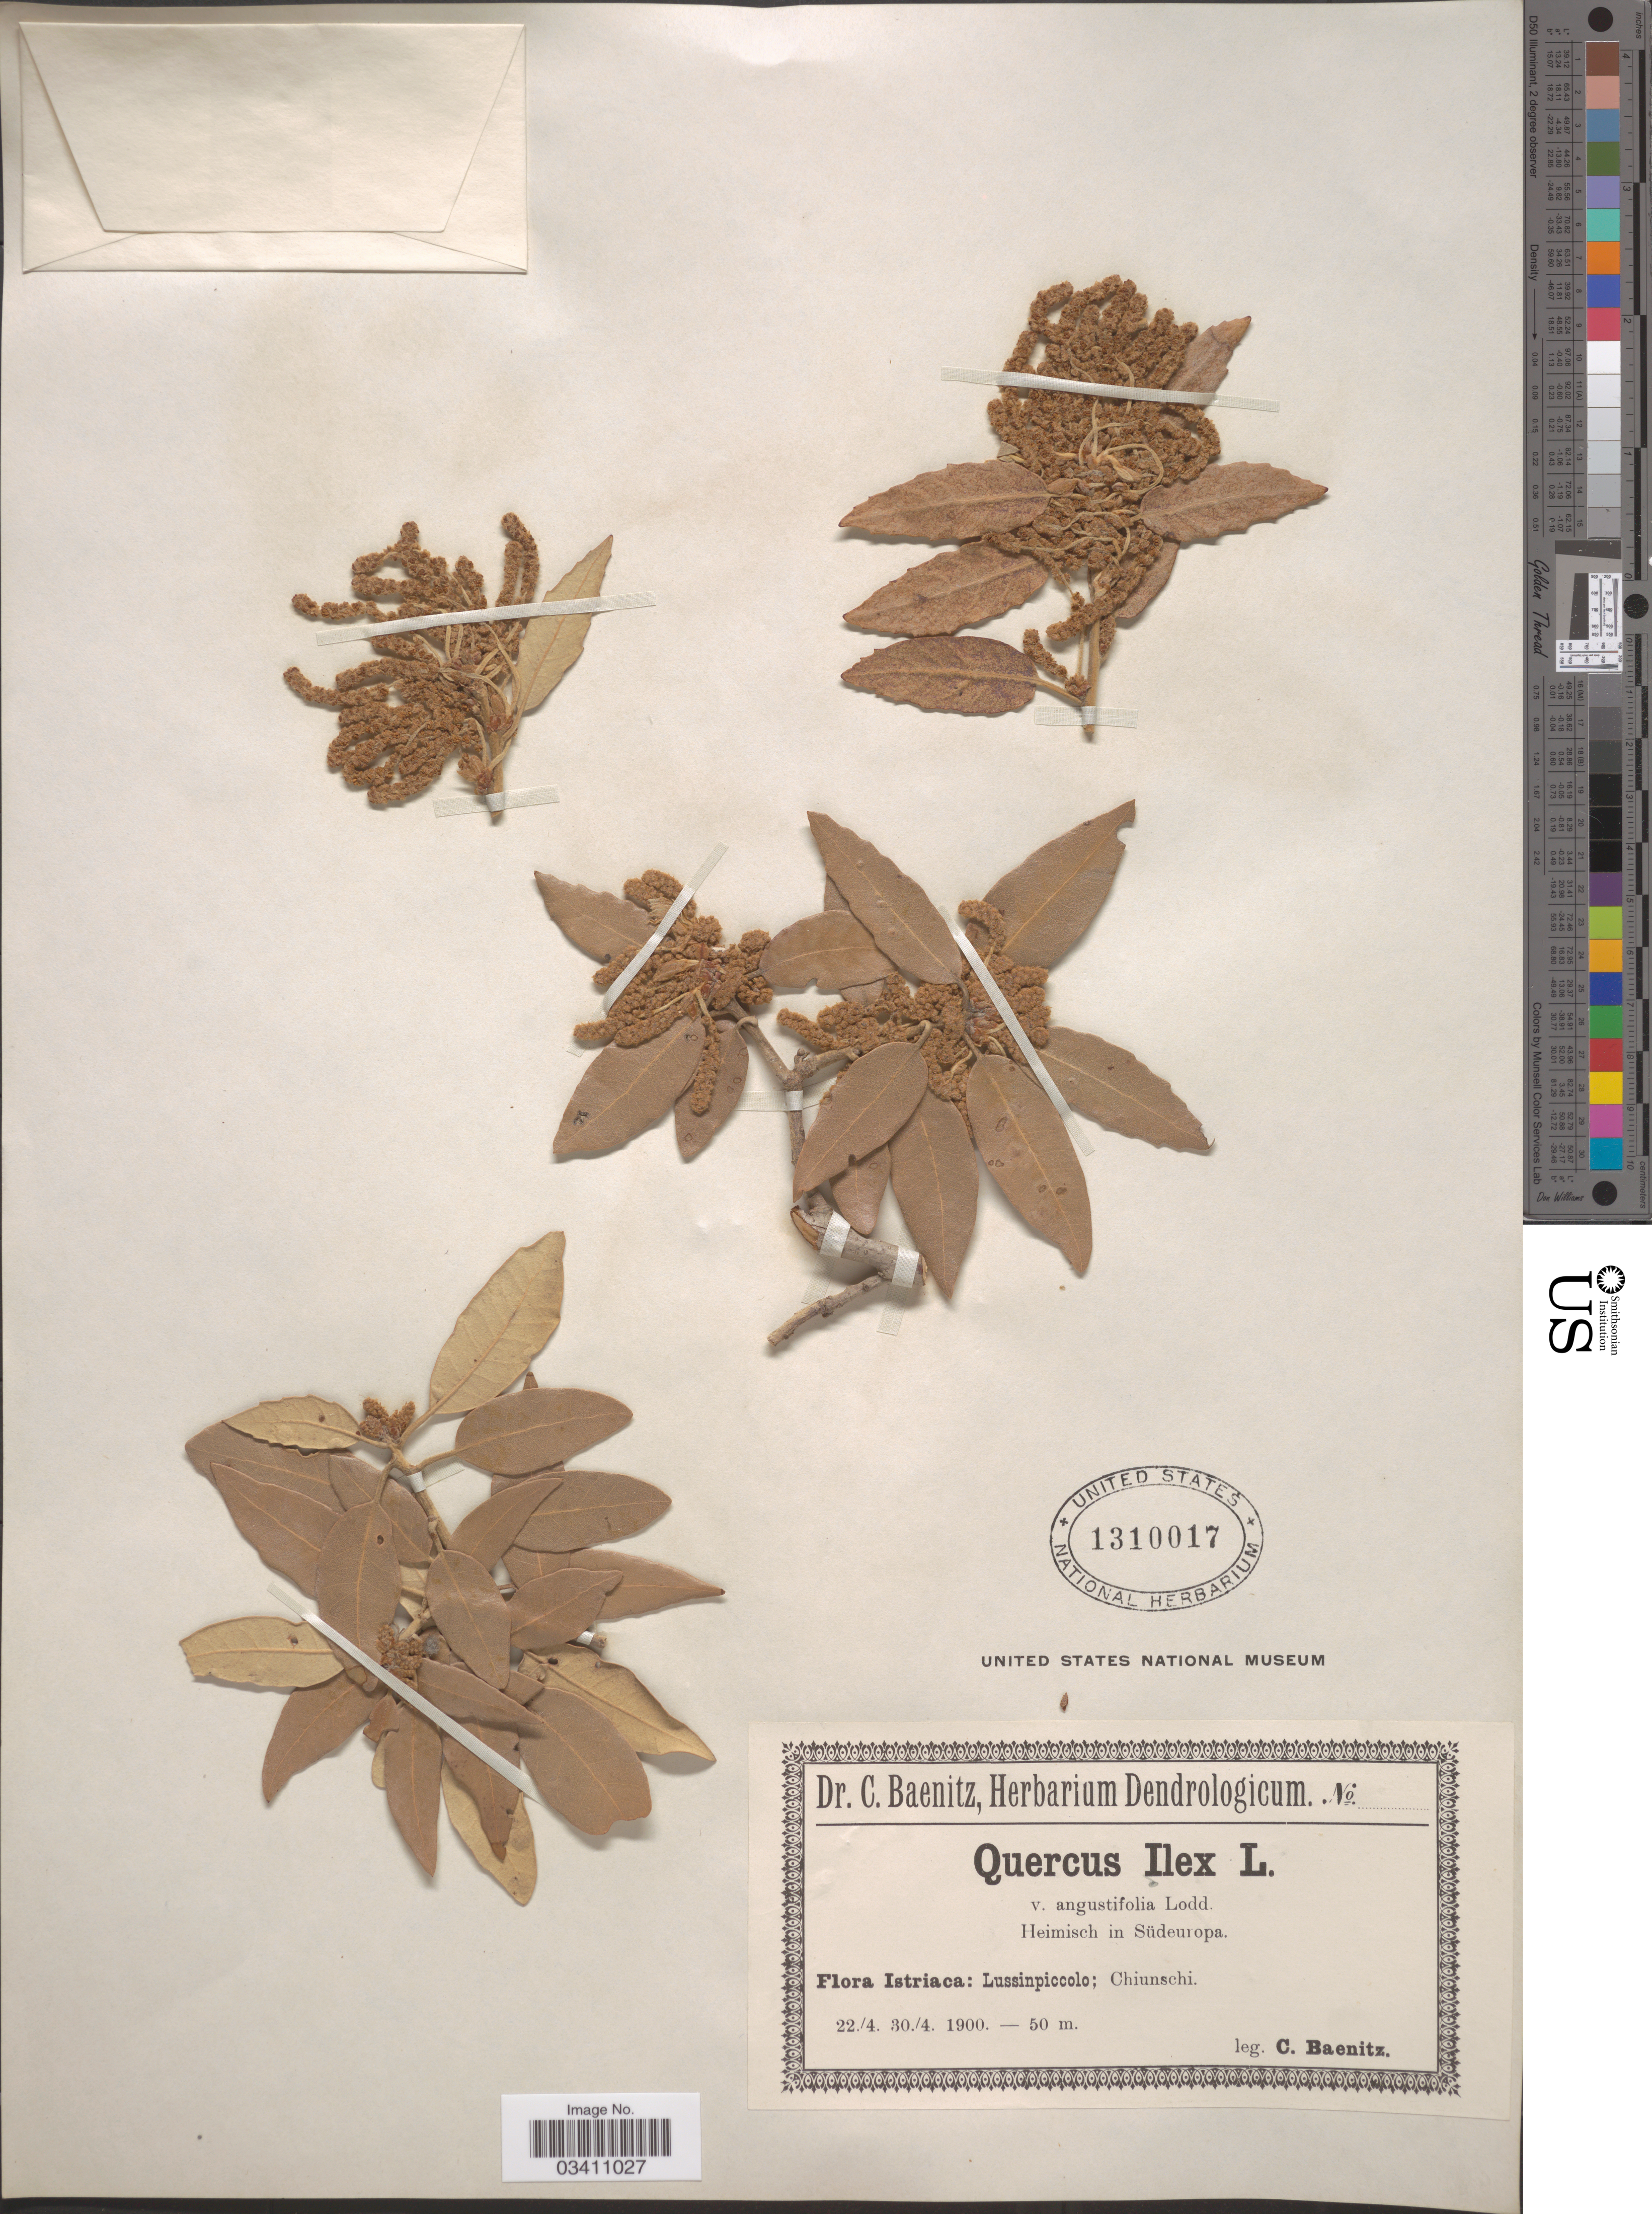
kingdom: Plantae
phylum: Tracheophyta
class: Magnoliopsida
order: Fagales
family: Fagaceae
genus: Quercus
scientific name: Quercus ilex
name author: Lour.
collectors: C. G. Baenitz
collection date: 1900-04-22/1900-04-30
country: Croatia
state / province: Istria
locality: Istriaca: Lussinpiccolo; Chiunschi.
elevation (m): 50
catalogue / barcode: US 1310017